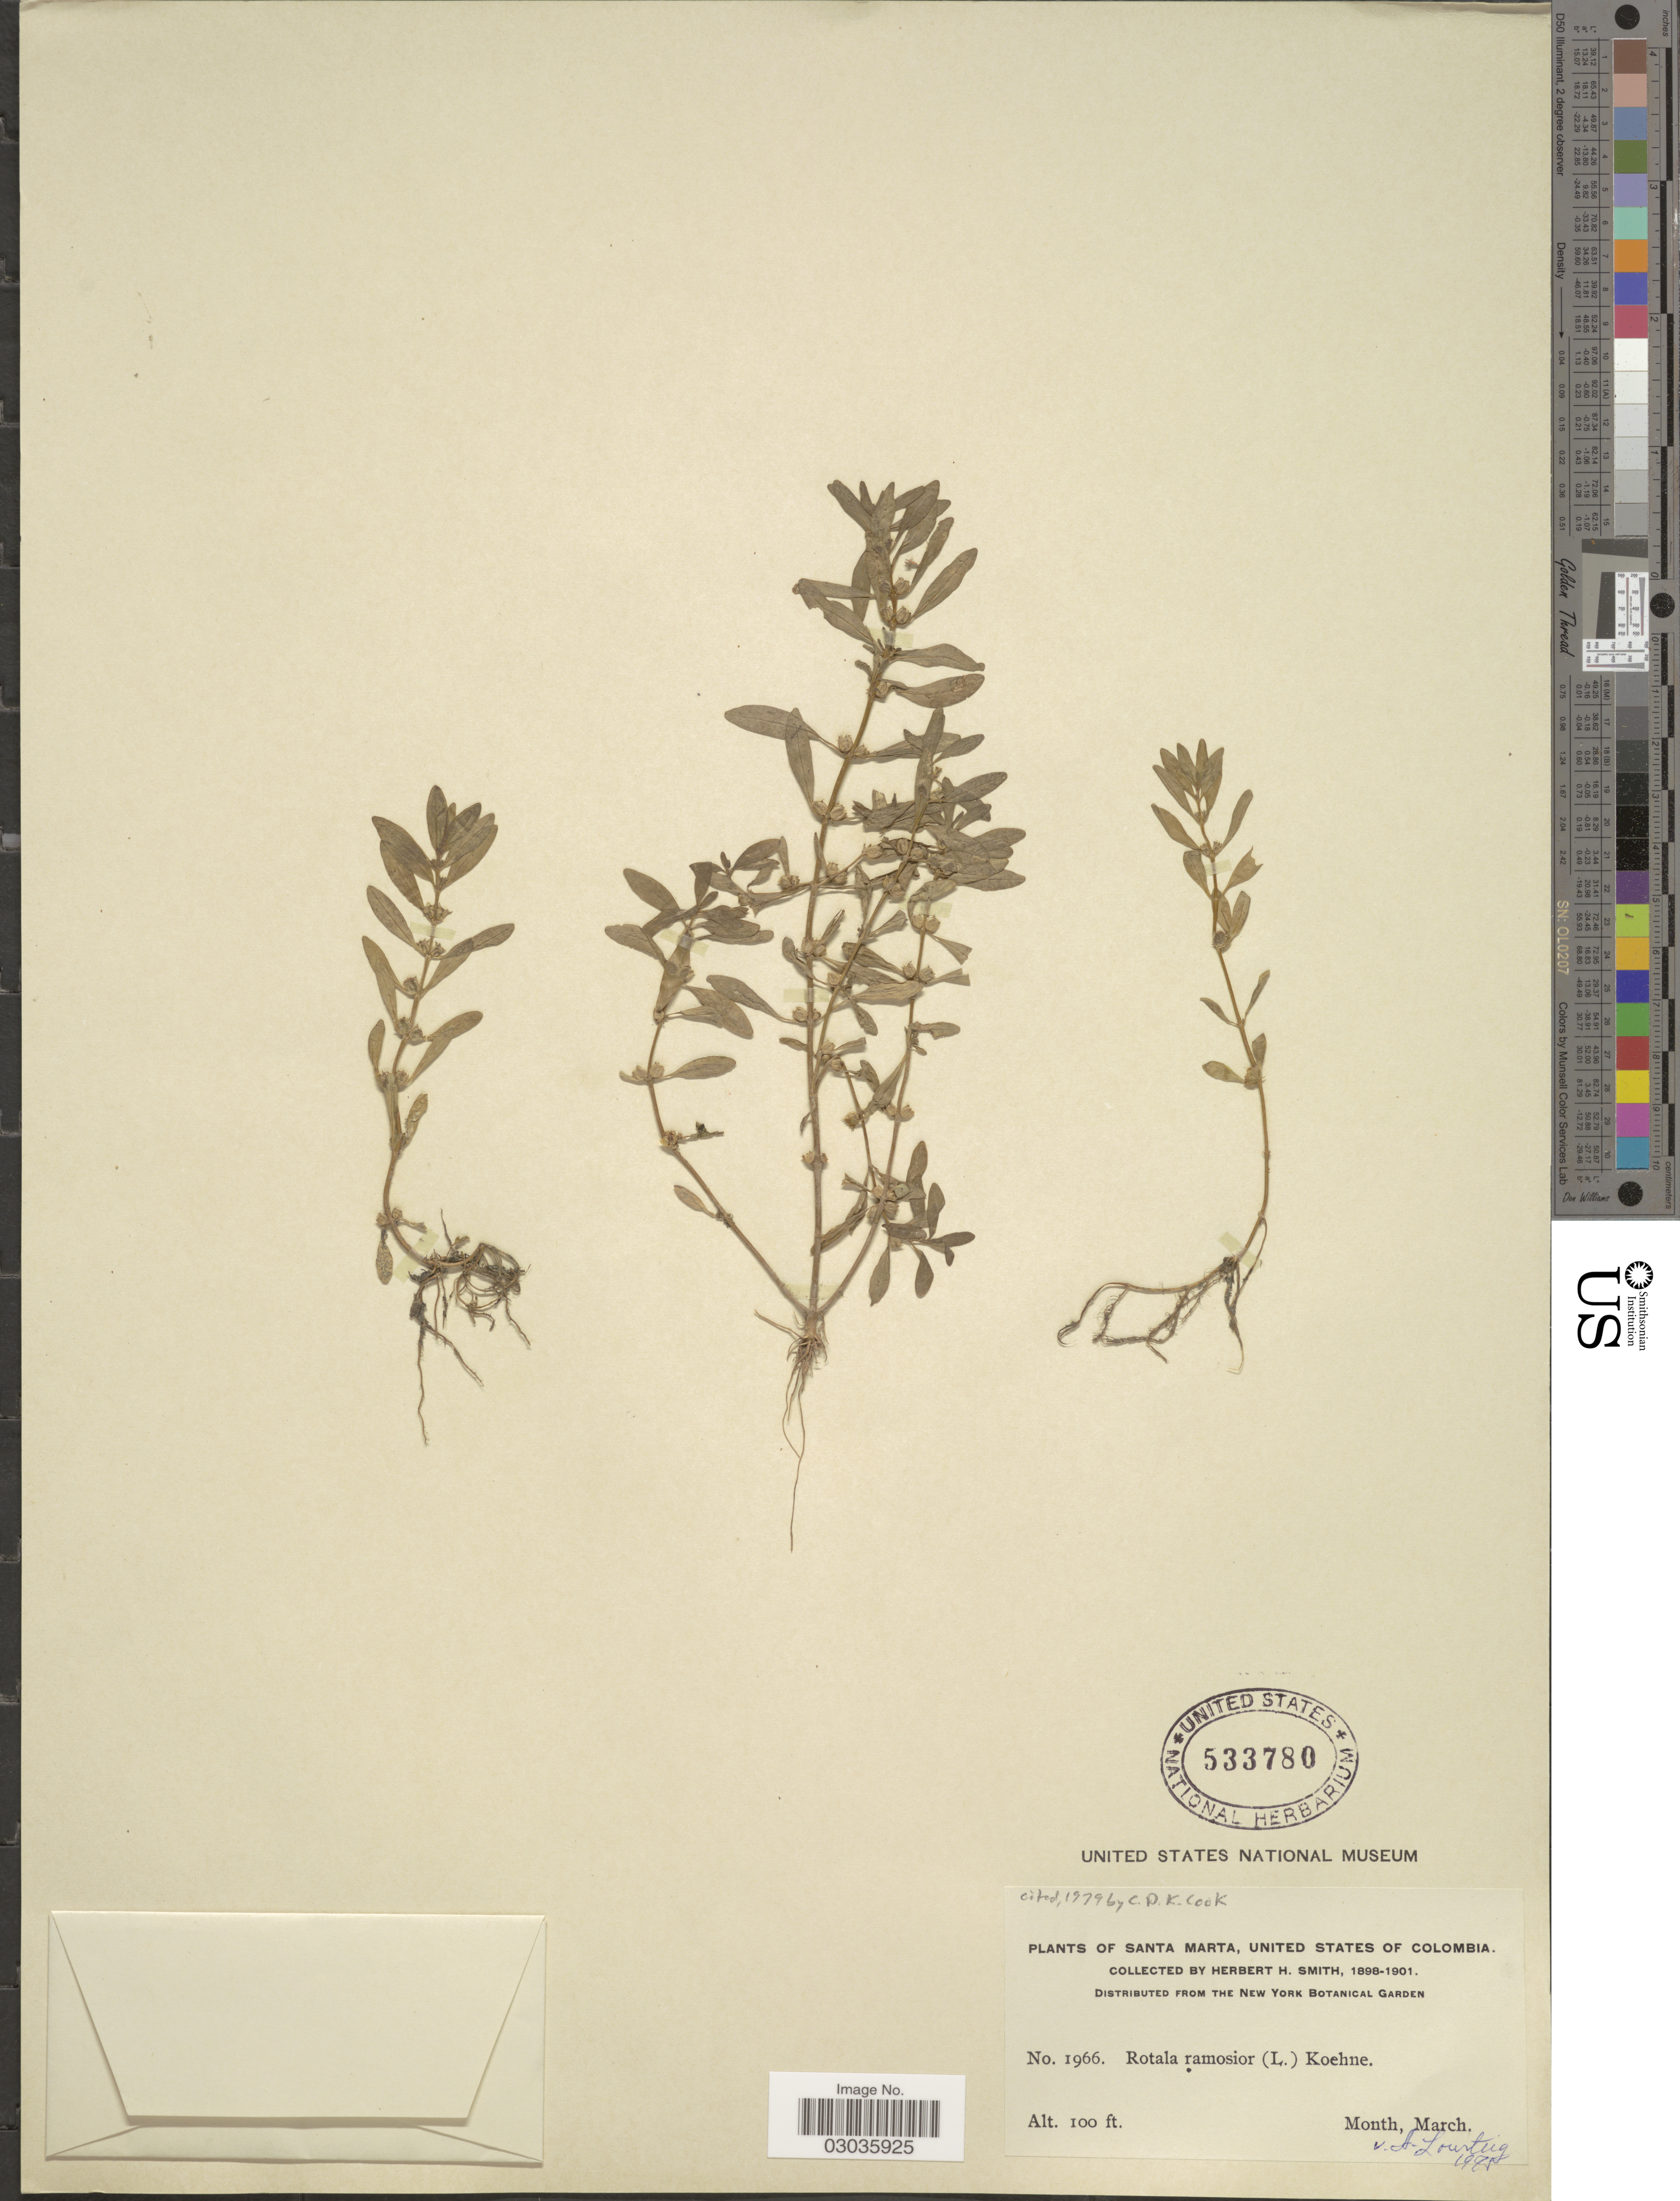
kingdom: Plantae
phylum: Tracheophyta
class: Magnoliopsida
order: Myrtales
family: Lythraceae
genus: Rotala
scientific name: Rotala ramosior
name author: (L.) Koehne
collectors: Herbert H. Smith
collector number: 1966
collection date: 1898/1901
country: Colombia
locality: Santa Marta, United States of Colombia.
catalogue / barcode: US 533780